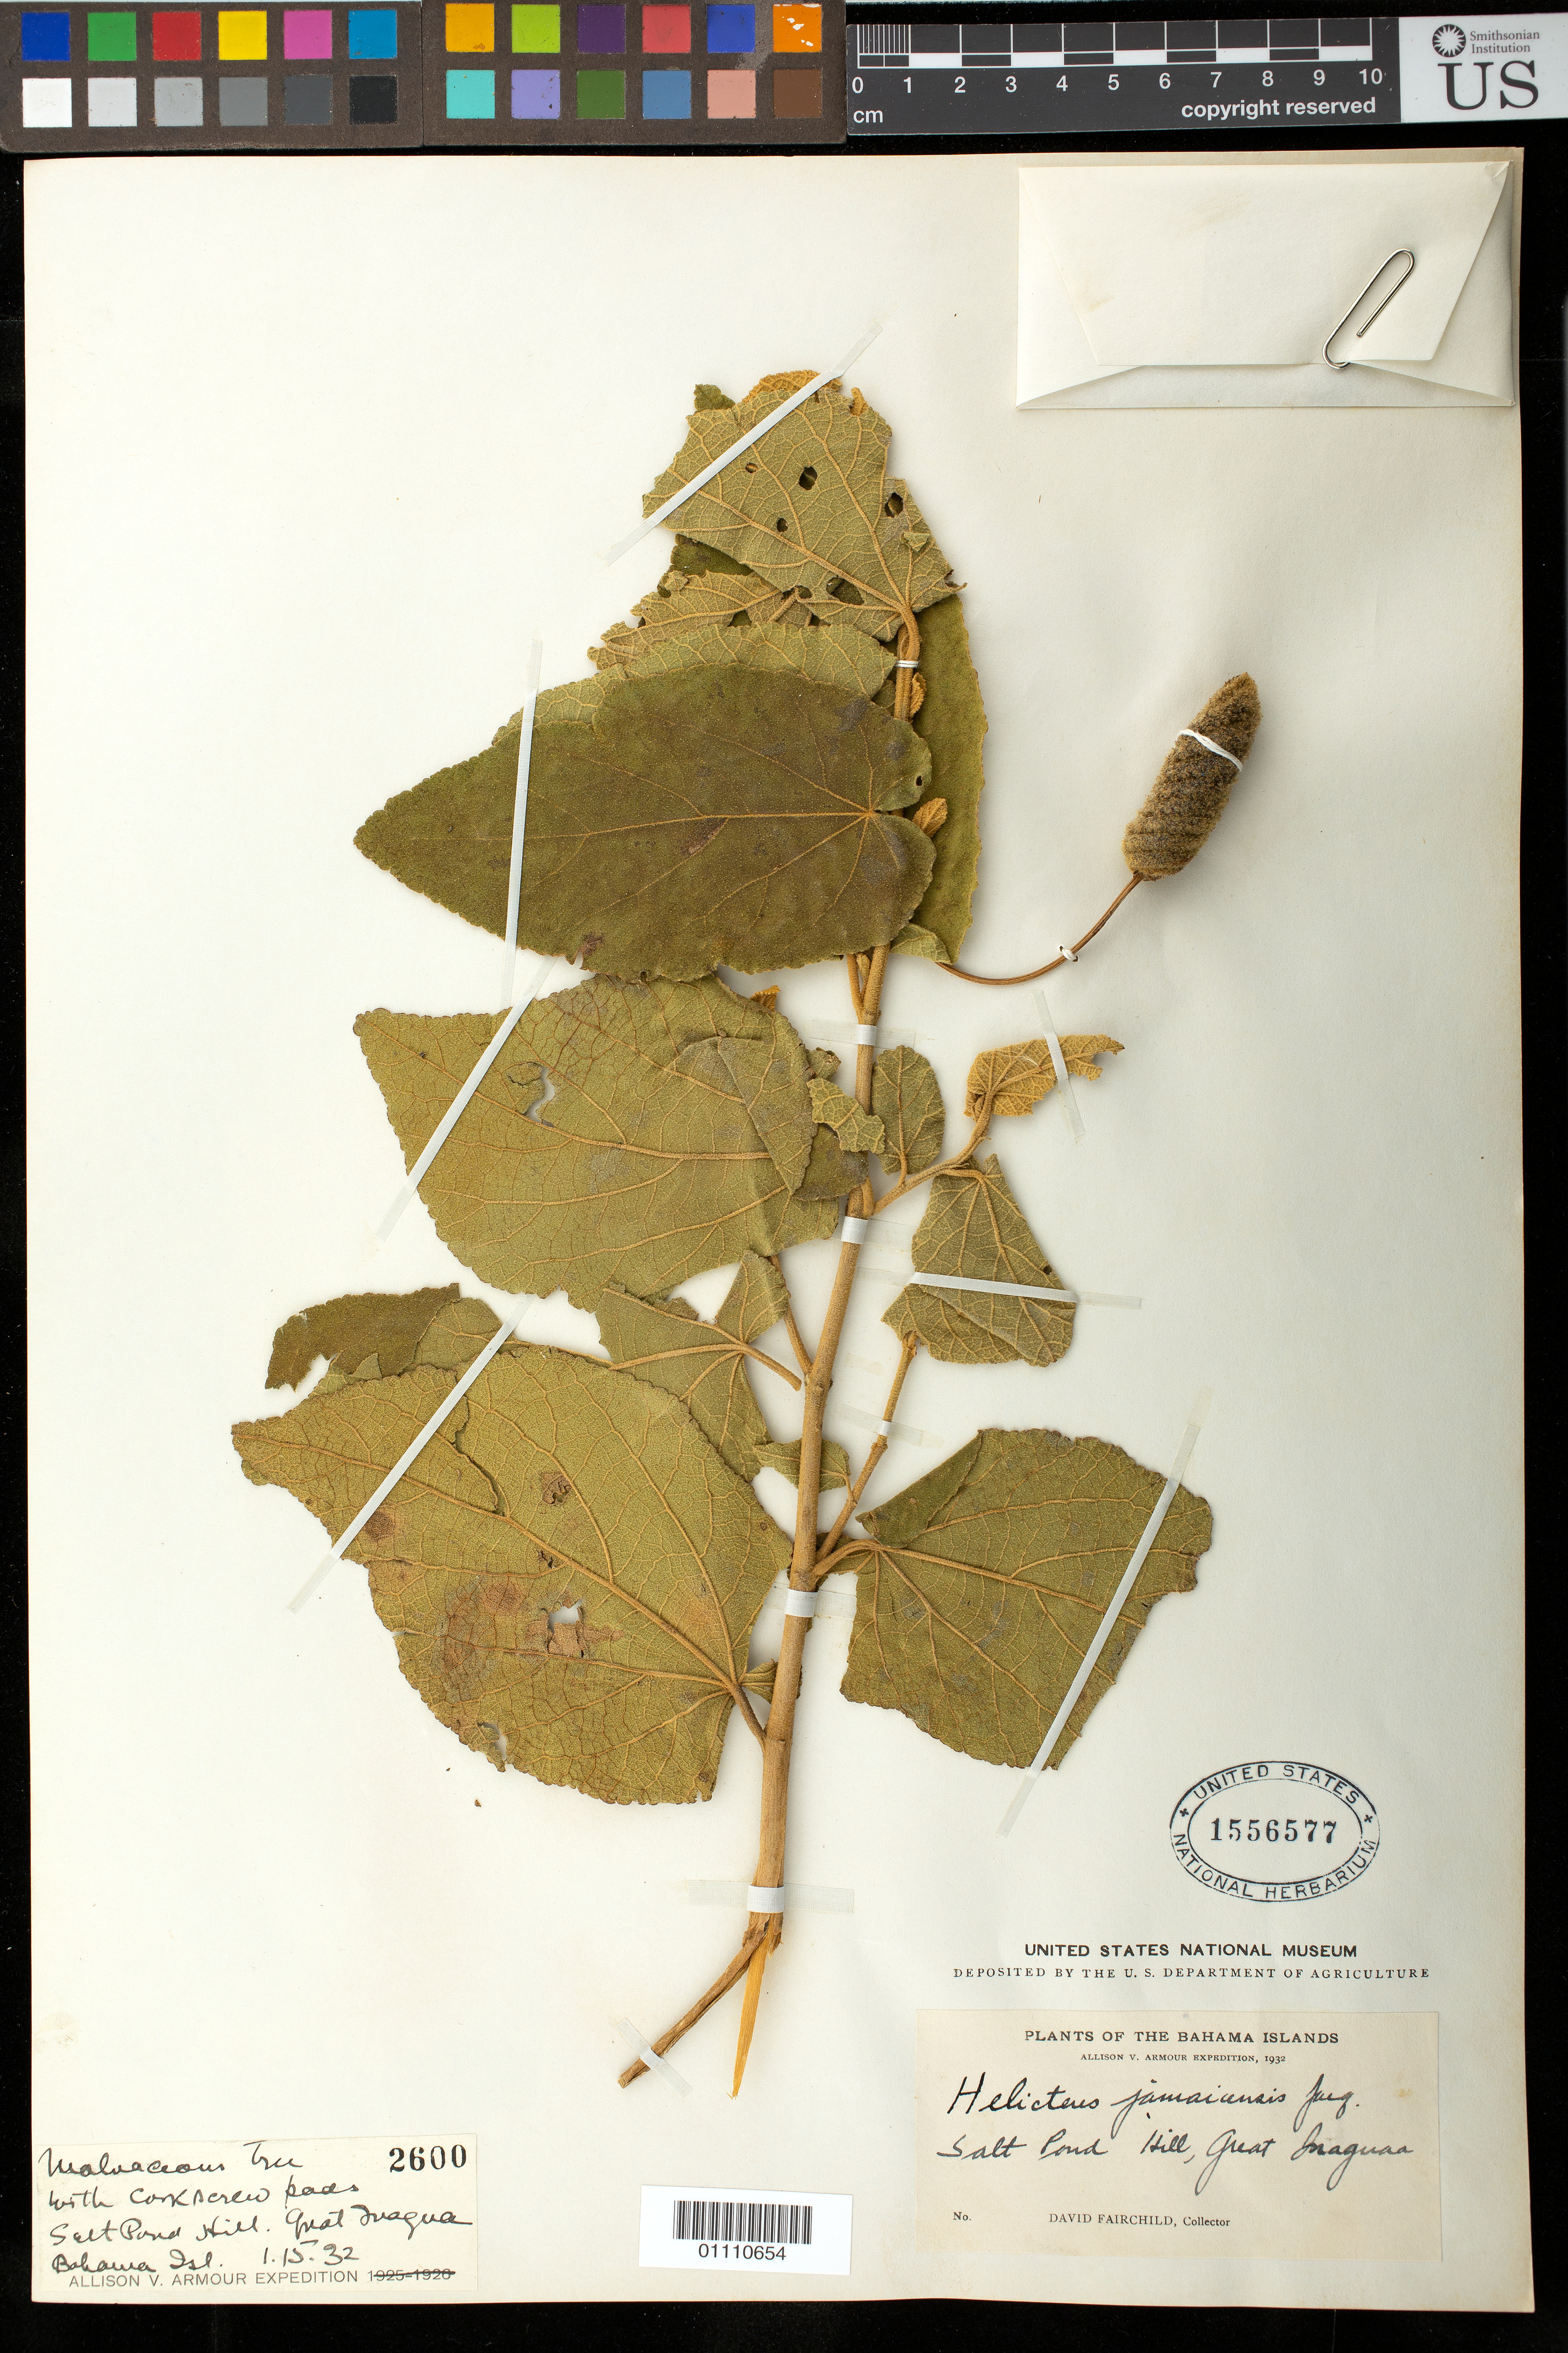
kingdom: Plantae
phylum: Tracheophyta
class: Magnoliopsida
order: Malvales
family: Malvaceae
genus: Helicteres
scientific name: Helicteres jamaicensis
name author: Jacq.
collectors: D. Fairchild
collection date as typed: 15 Jan 1932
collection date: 1932-01-15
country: Bahamas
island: Great Inagua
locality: Salt Pond Hill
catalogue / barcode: US 1556577